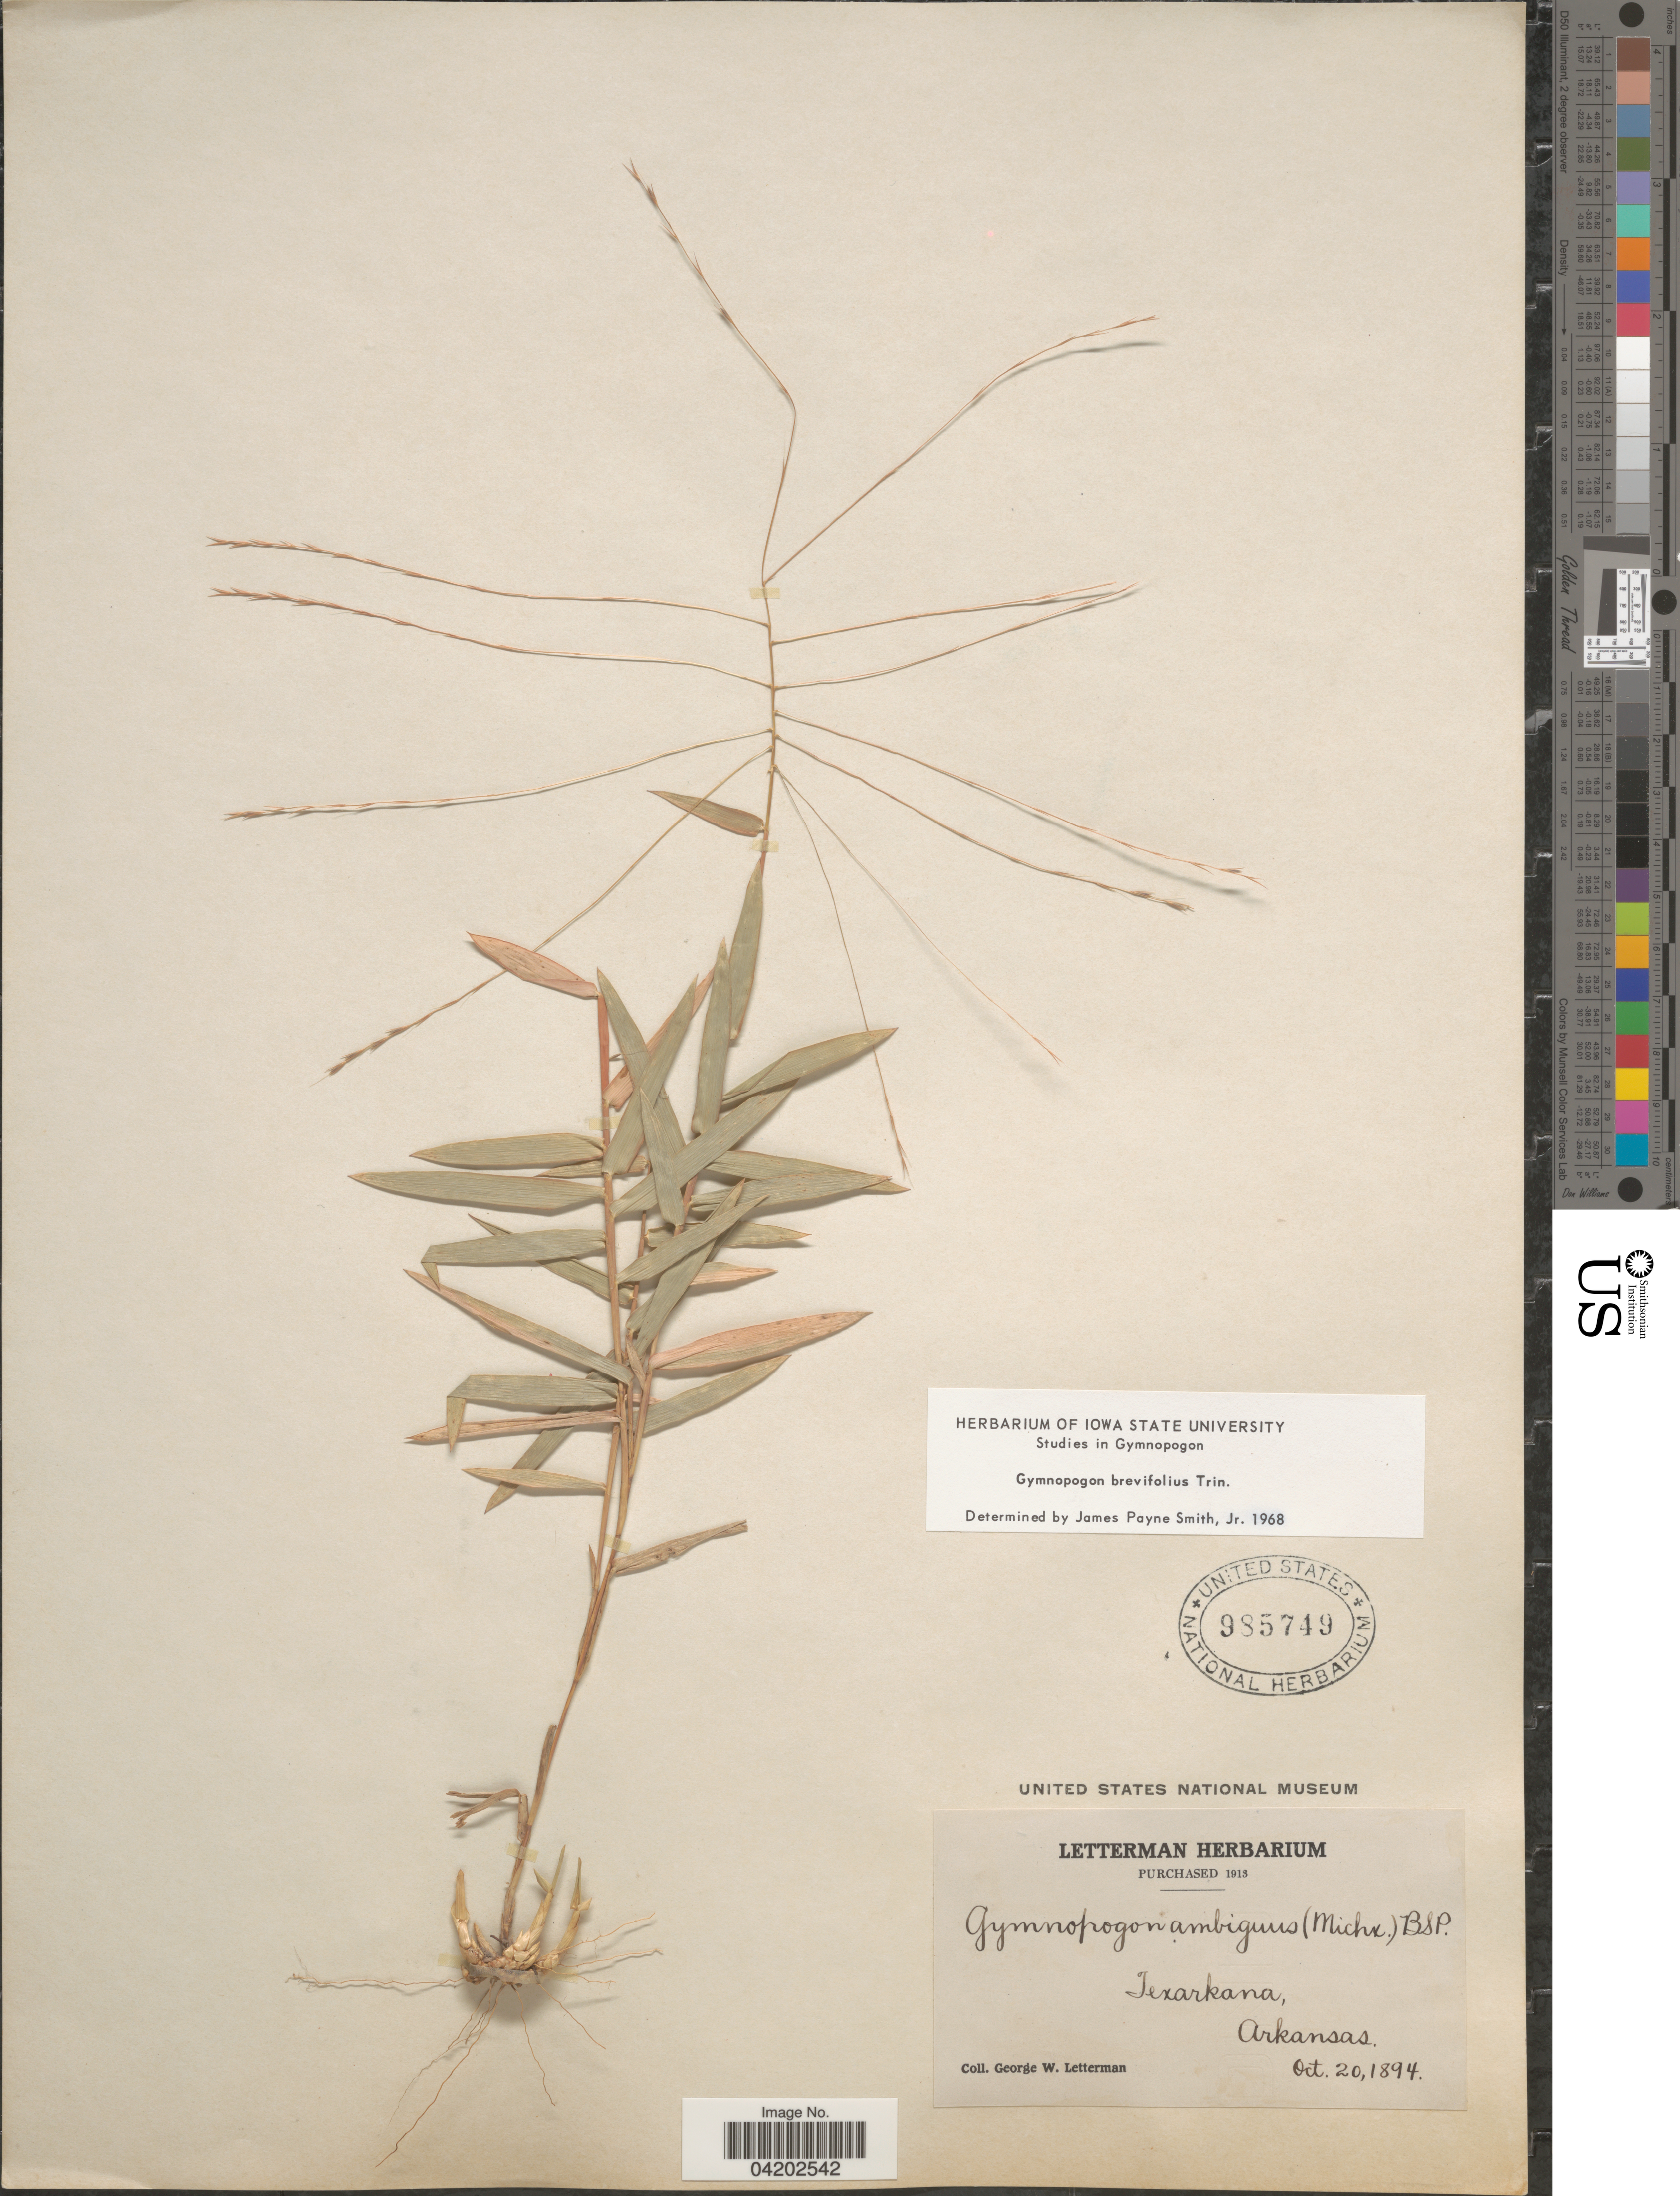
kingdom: Plantae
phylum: Tracheophyta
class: Liliopsida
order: Poales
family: Poaceae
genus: Gymnopogon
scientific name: Gymnopogon brevifolius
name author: Trin.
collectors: G. W. Letterman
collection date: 1894-10-20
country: United States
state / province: Arkansas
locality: Texarkana.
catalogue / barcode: US 985749